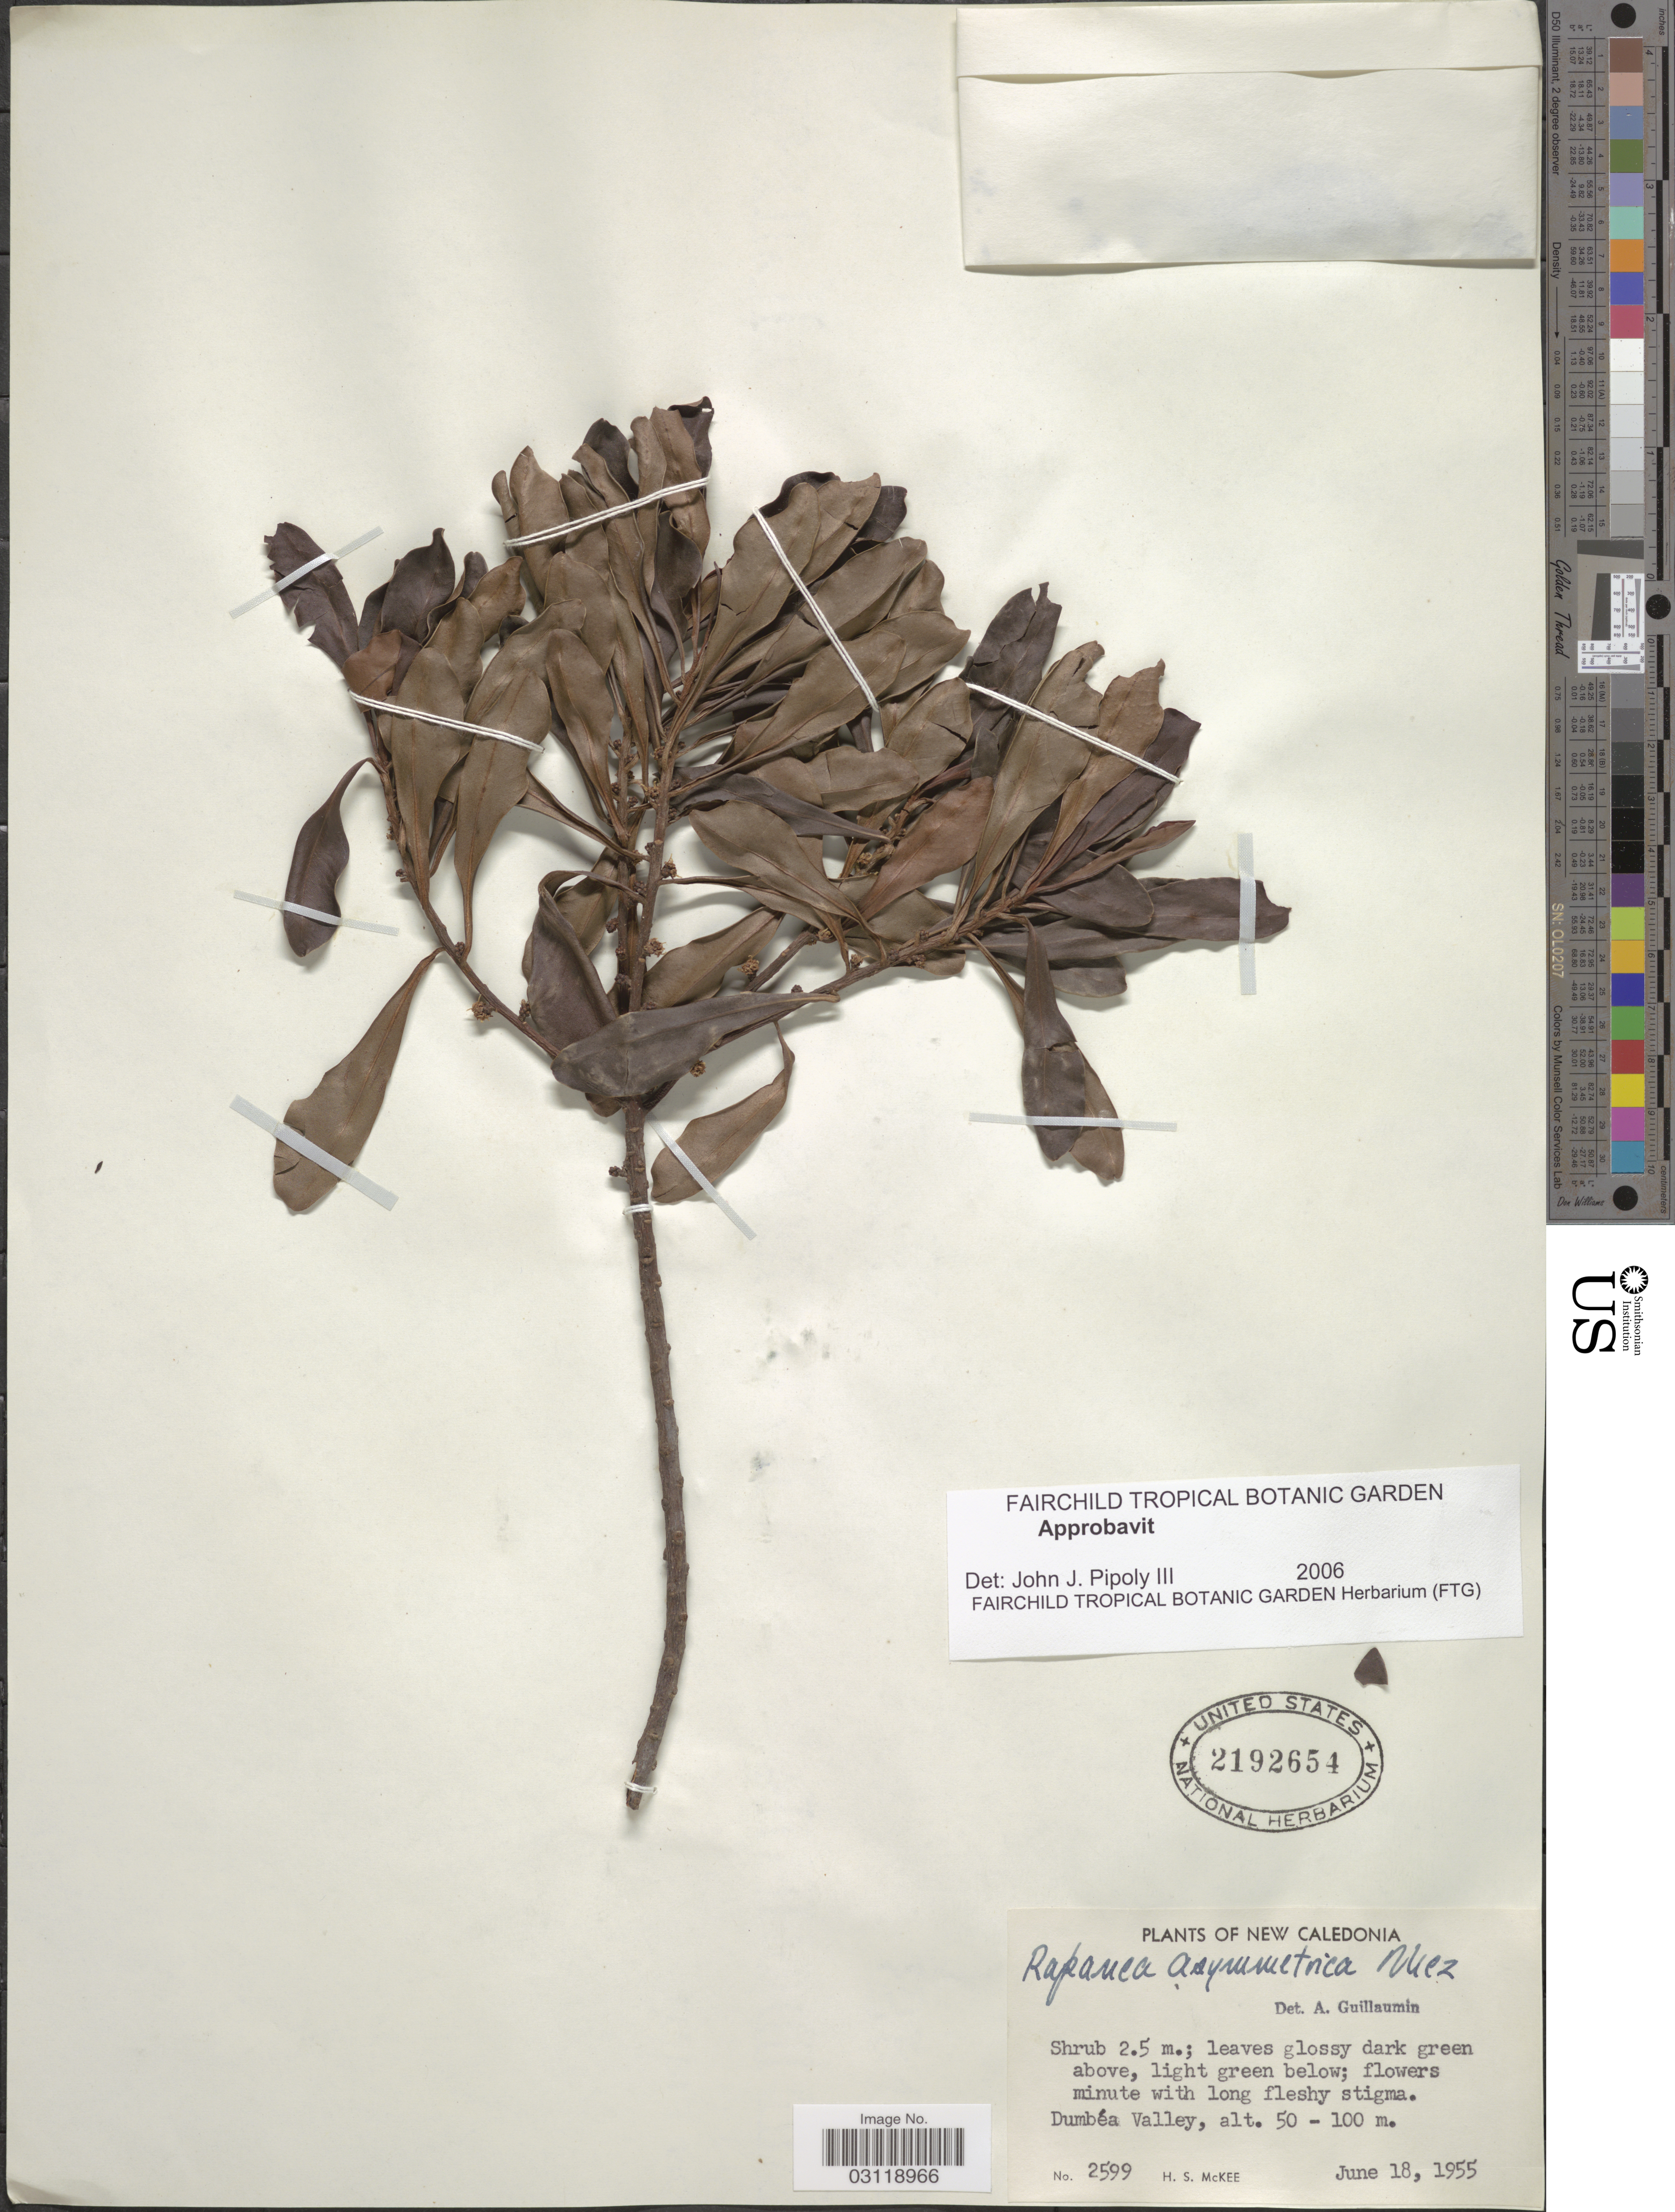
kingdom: Plantae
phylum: Tracheophyta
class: Magnoliopsida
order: Ericales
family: Primulaceae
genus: Rapanea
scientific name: Rapanea asymmetrica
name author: Mez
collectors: H. S. McKee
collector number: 2599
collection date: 1955-06-18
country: New Caledonia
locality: Dumbéa Valley.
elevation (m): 50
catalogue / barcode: US 2192654